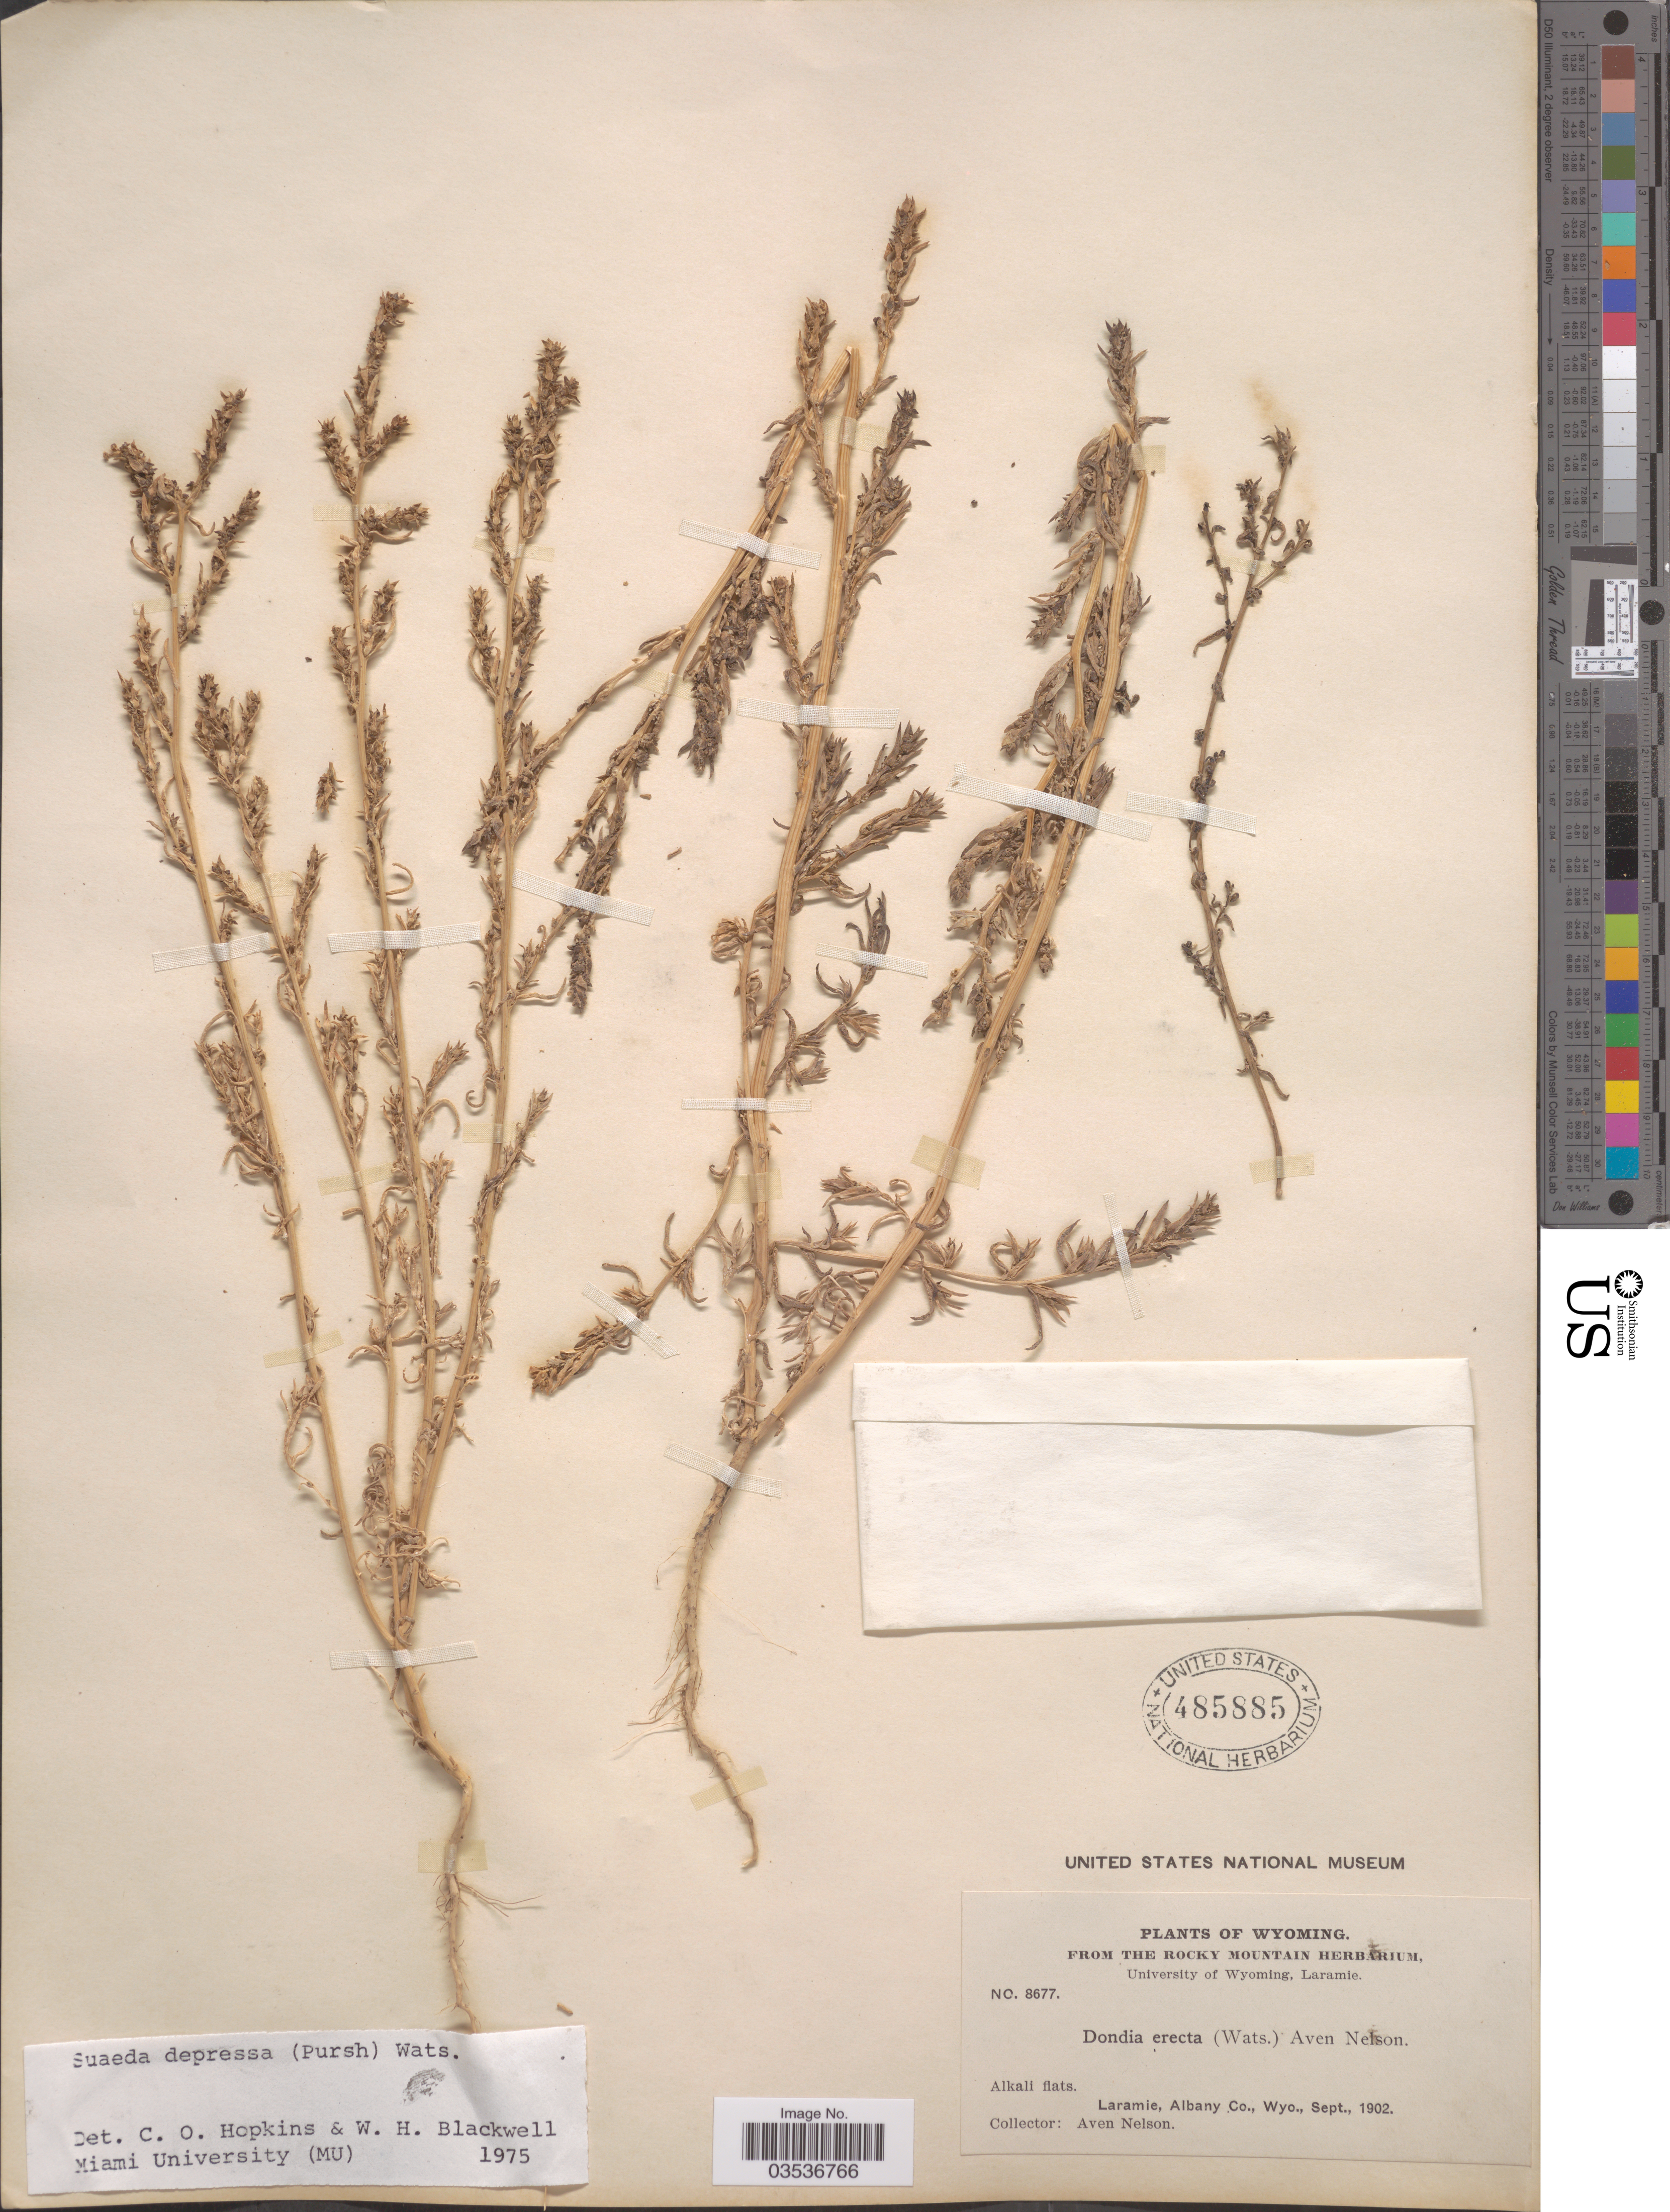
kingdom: Plantae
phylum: Tracheophyta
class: Magnoliopsida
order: Caryophyllales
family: Amaranthaceae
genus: Suaeda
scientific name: Suaeda depressa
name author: (Pursh) S. Watson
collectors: A. Nelson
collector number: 8677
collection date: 1902-09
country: United States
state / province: Wyoming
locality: Alkali flats. Laramie, Albany Co.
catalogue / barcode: US 485885